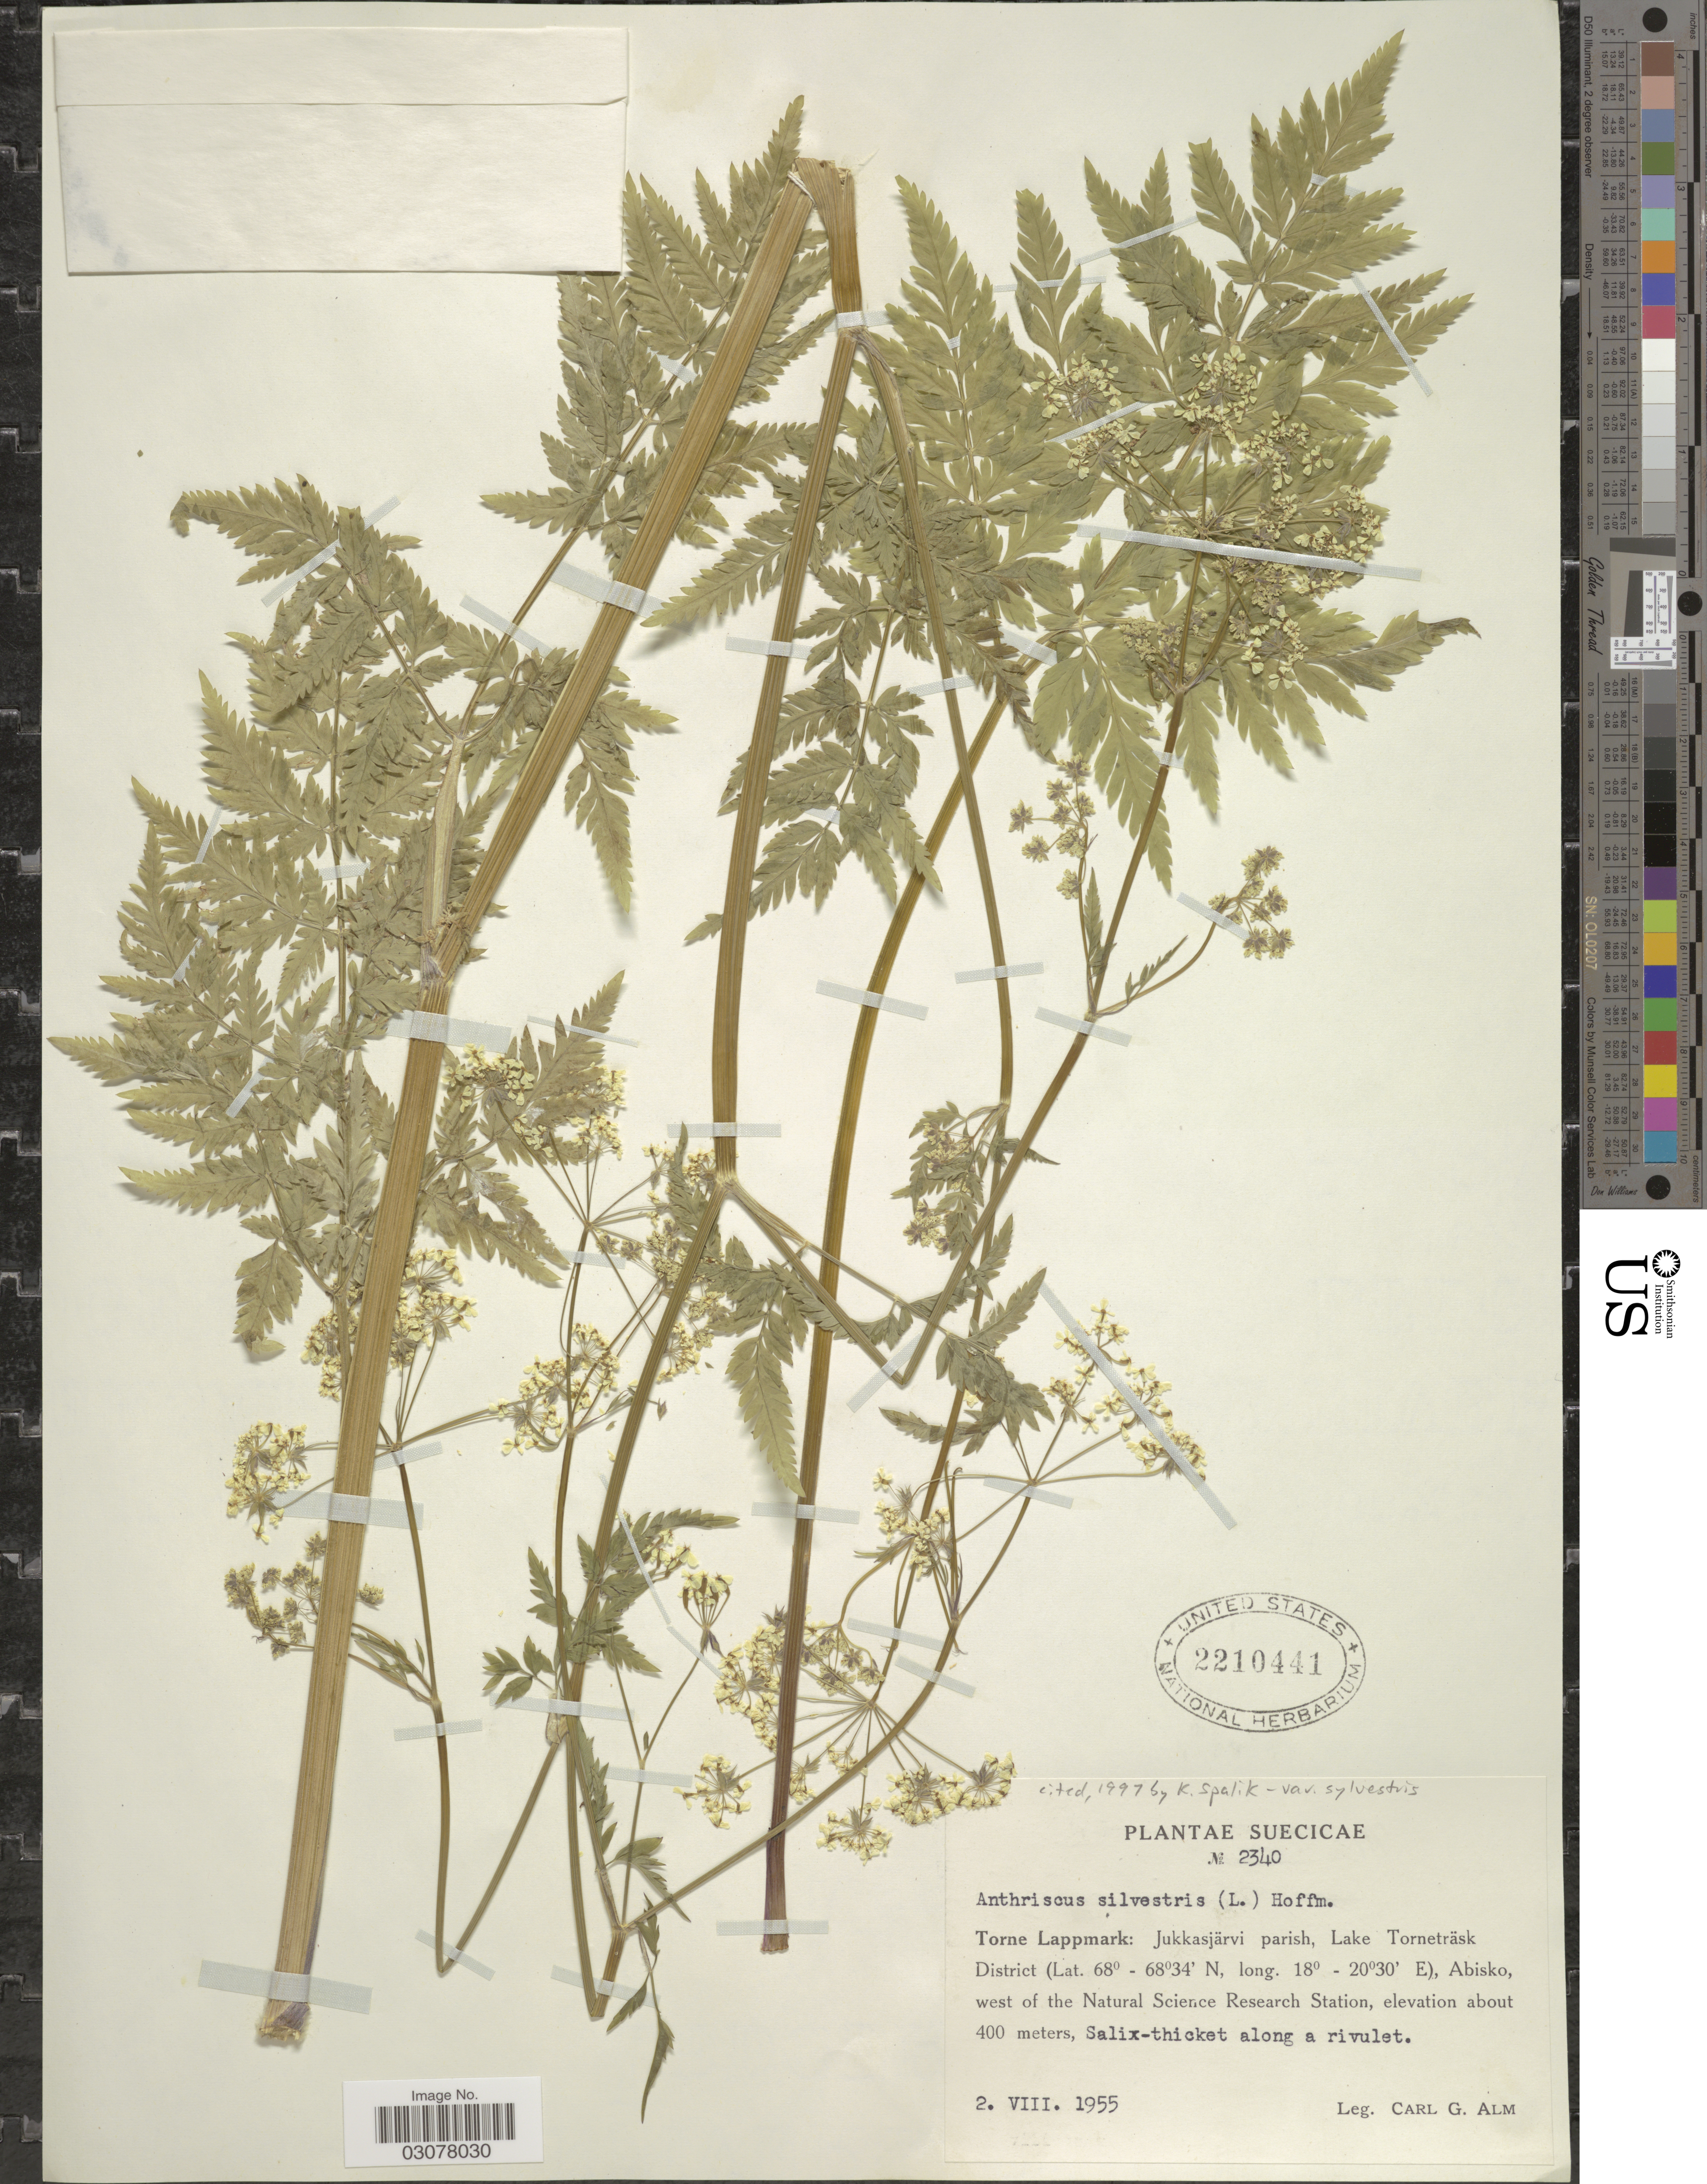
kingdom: Plantae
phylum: Tracheophyta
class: Magnoliopsida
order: Apiales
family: Apiaceae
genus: Anthriscus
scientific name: Anthriscus sylvestris subsp. sylvestris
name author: (L.) Hoffm.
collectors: C. G. Alm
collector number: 2340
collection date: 1955-08-02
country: Sweden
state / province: Norrbotten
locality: Suecicae, Torne Lappmark: Jukkasjärvi parish, Lake Torneträsk District, Abisko, west of the Natural Science Research Station.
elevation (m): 400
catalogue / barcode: US 2210441